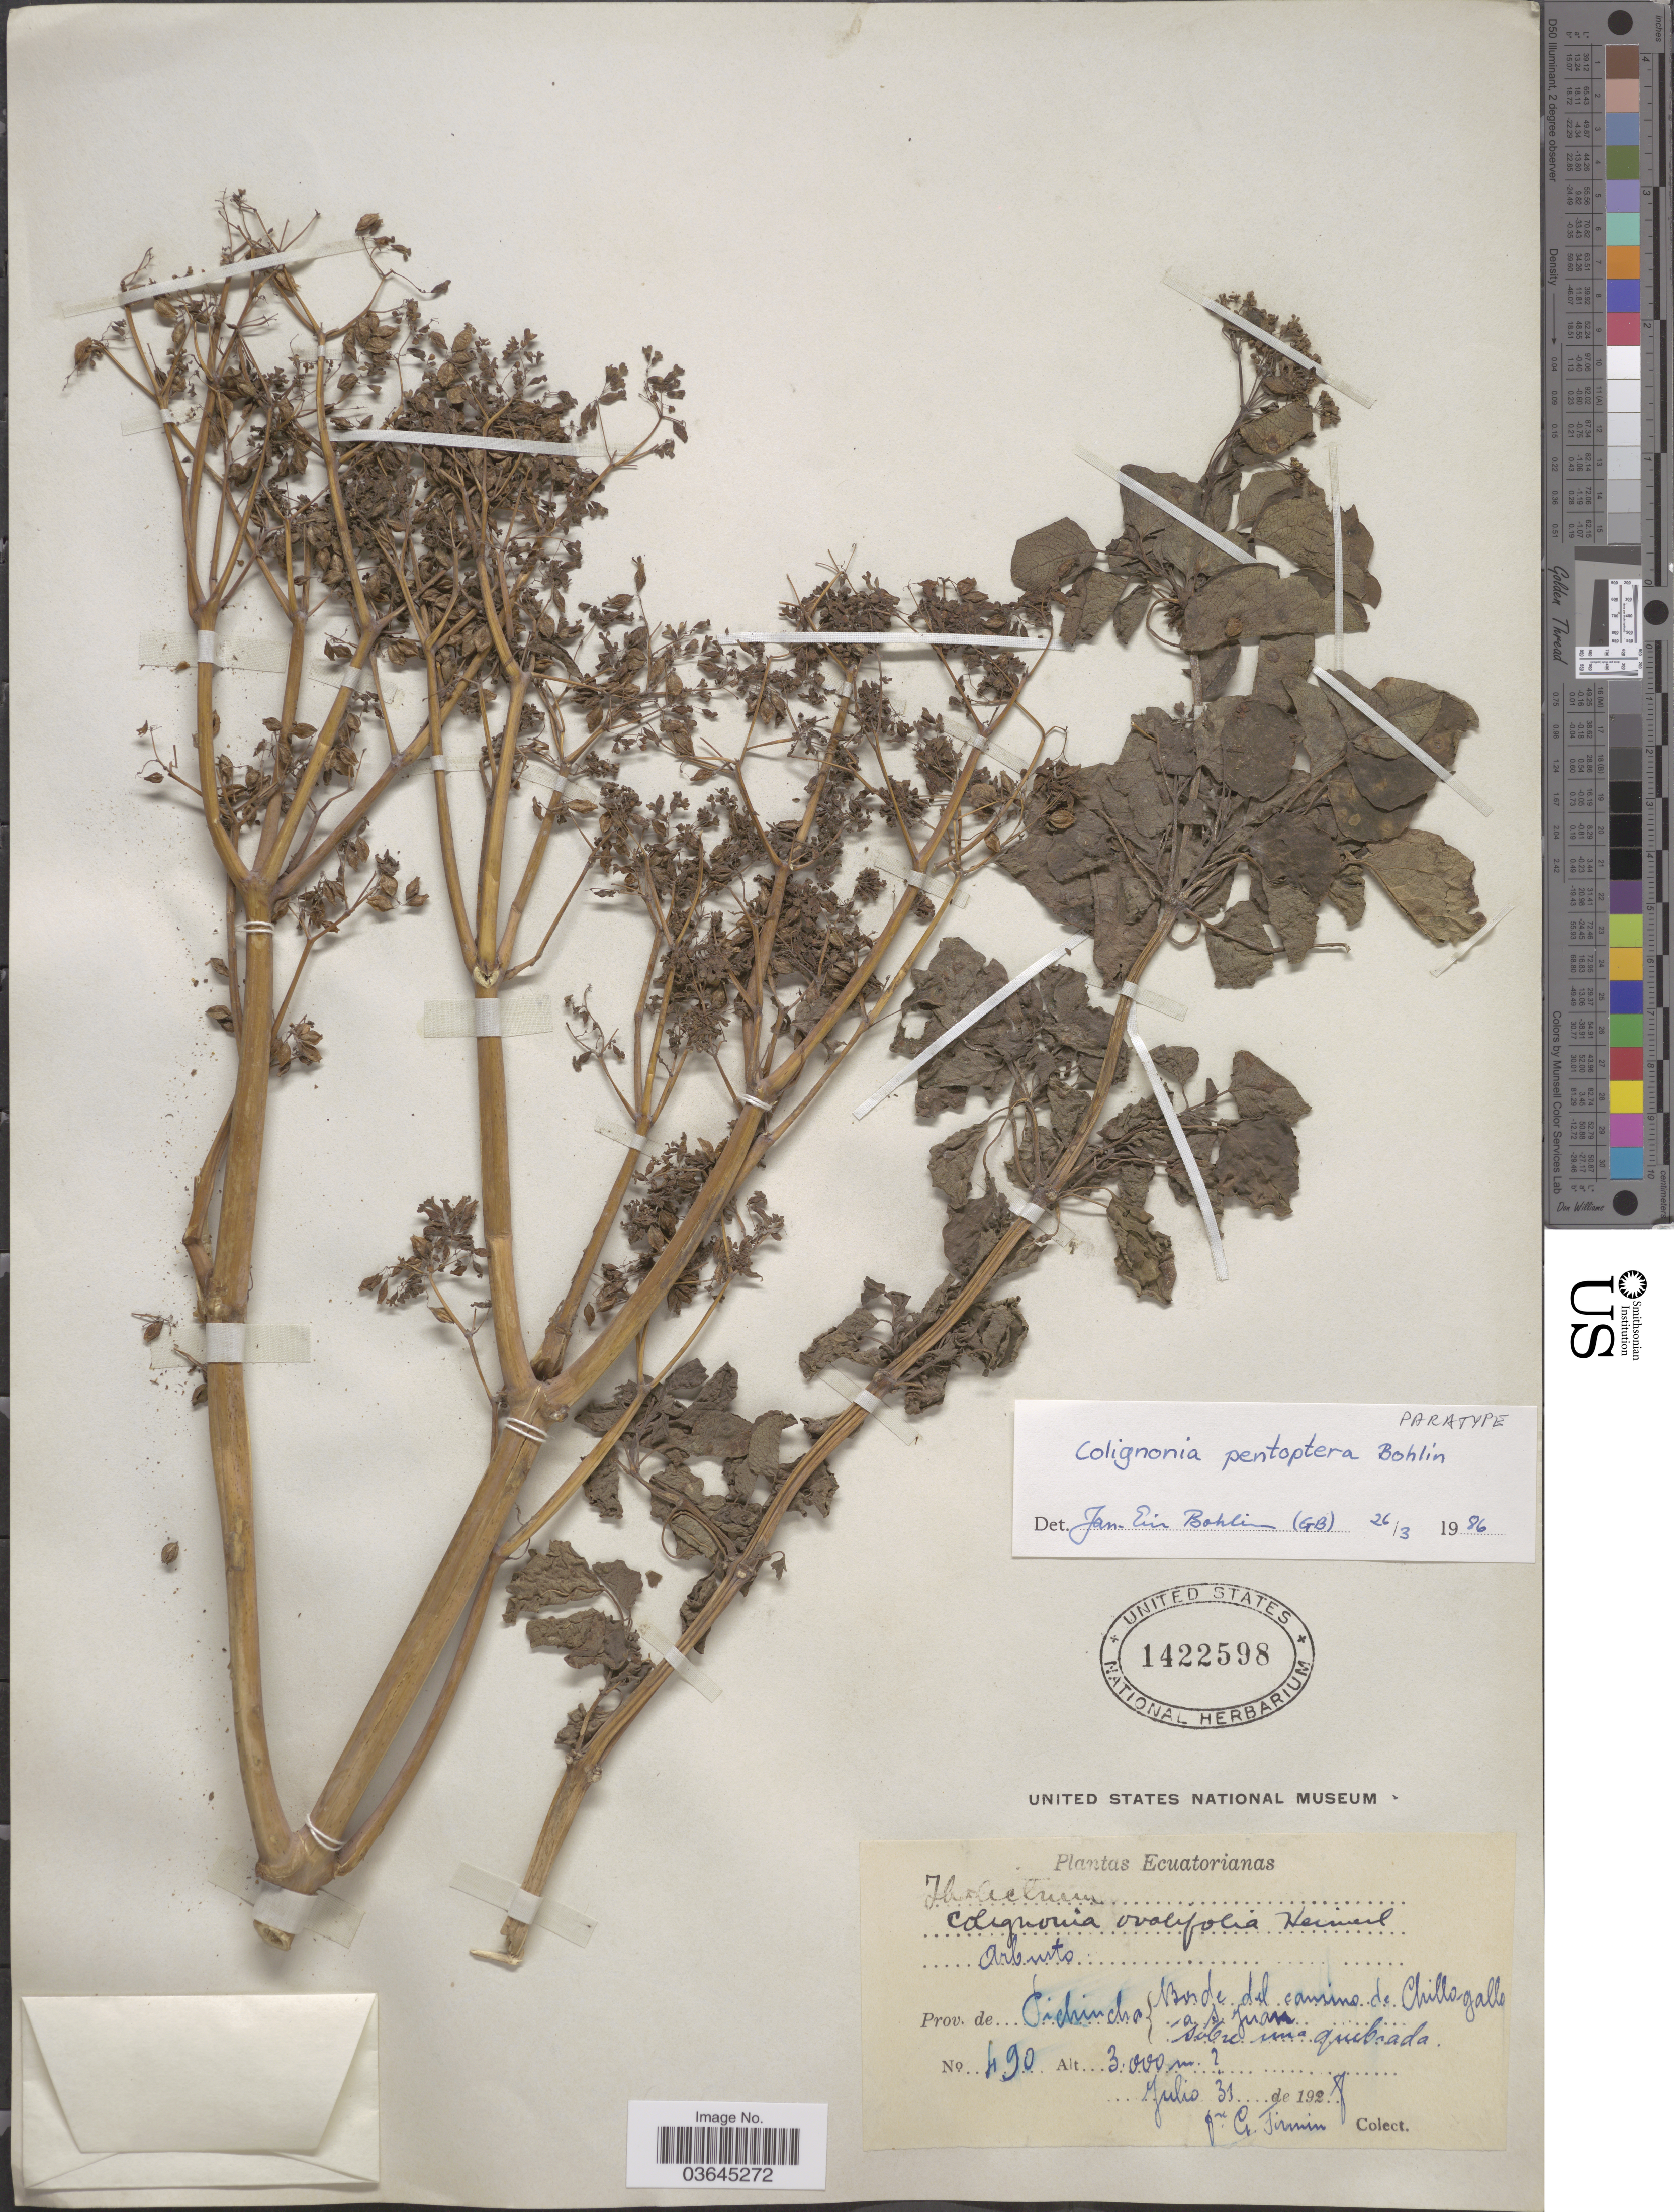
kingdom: Plantae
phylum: Tracheophyta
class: Magnoliopsida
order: Caryophyllales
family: Nyctaginaceae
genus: Colignonia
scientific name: Colignonia pentoptera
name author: J.E. Bohlin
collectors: F. Firmin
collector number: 490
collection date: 1928-07-31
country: Ecuador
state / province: Pichincha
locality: Borde del camino de Chillogallo a S. Juan. Sobre una quebrada.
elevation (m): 3000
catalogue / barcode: US 1422598